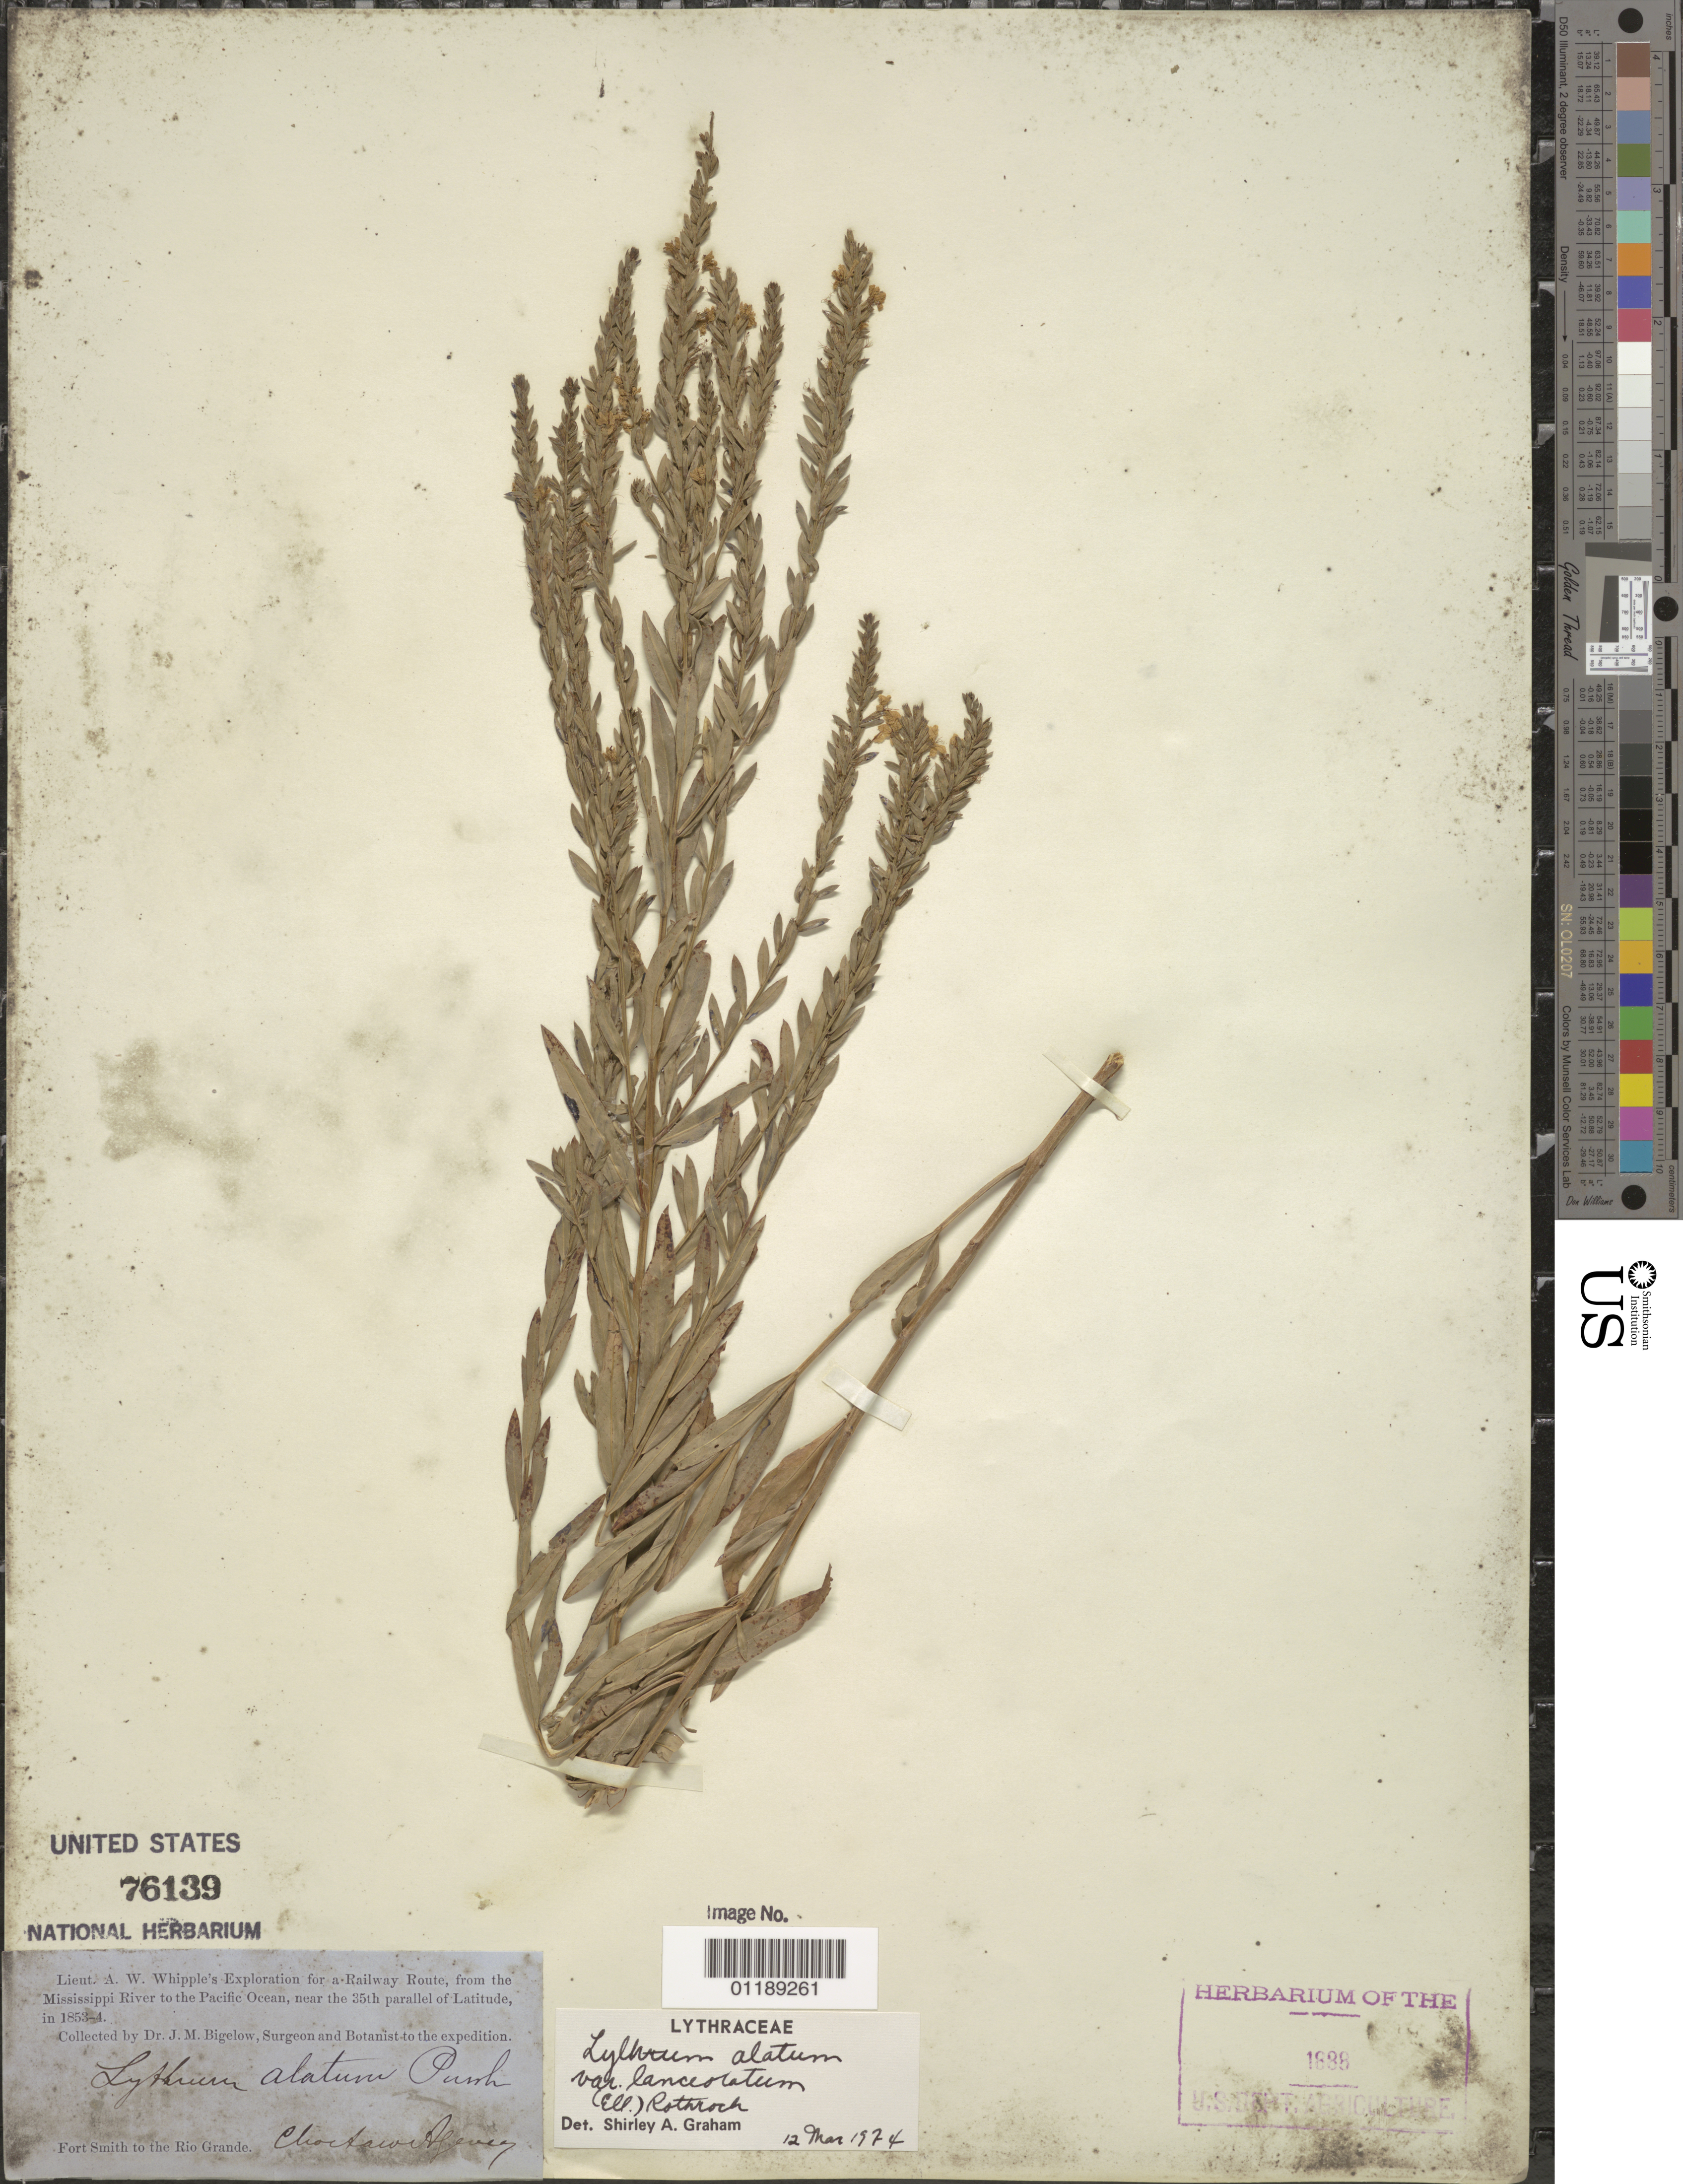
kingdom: Plantae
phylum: Tracheophyta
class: Magnoliopsida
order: Myrtales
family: Lythraceae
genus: Lythrum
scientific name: Lythrum alatum var. lanceolatum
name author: (Elliott) A. Gray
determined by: Graham, Shirley Ann Tousch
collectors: J. M. Bigelow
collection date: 1853/1854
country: United States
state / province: Oklahoma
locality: Fort Smith to the Rio Grande, Choctaw Agency.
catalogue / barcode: US 76139